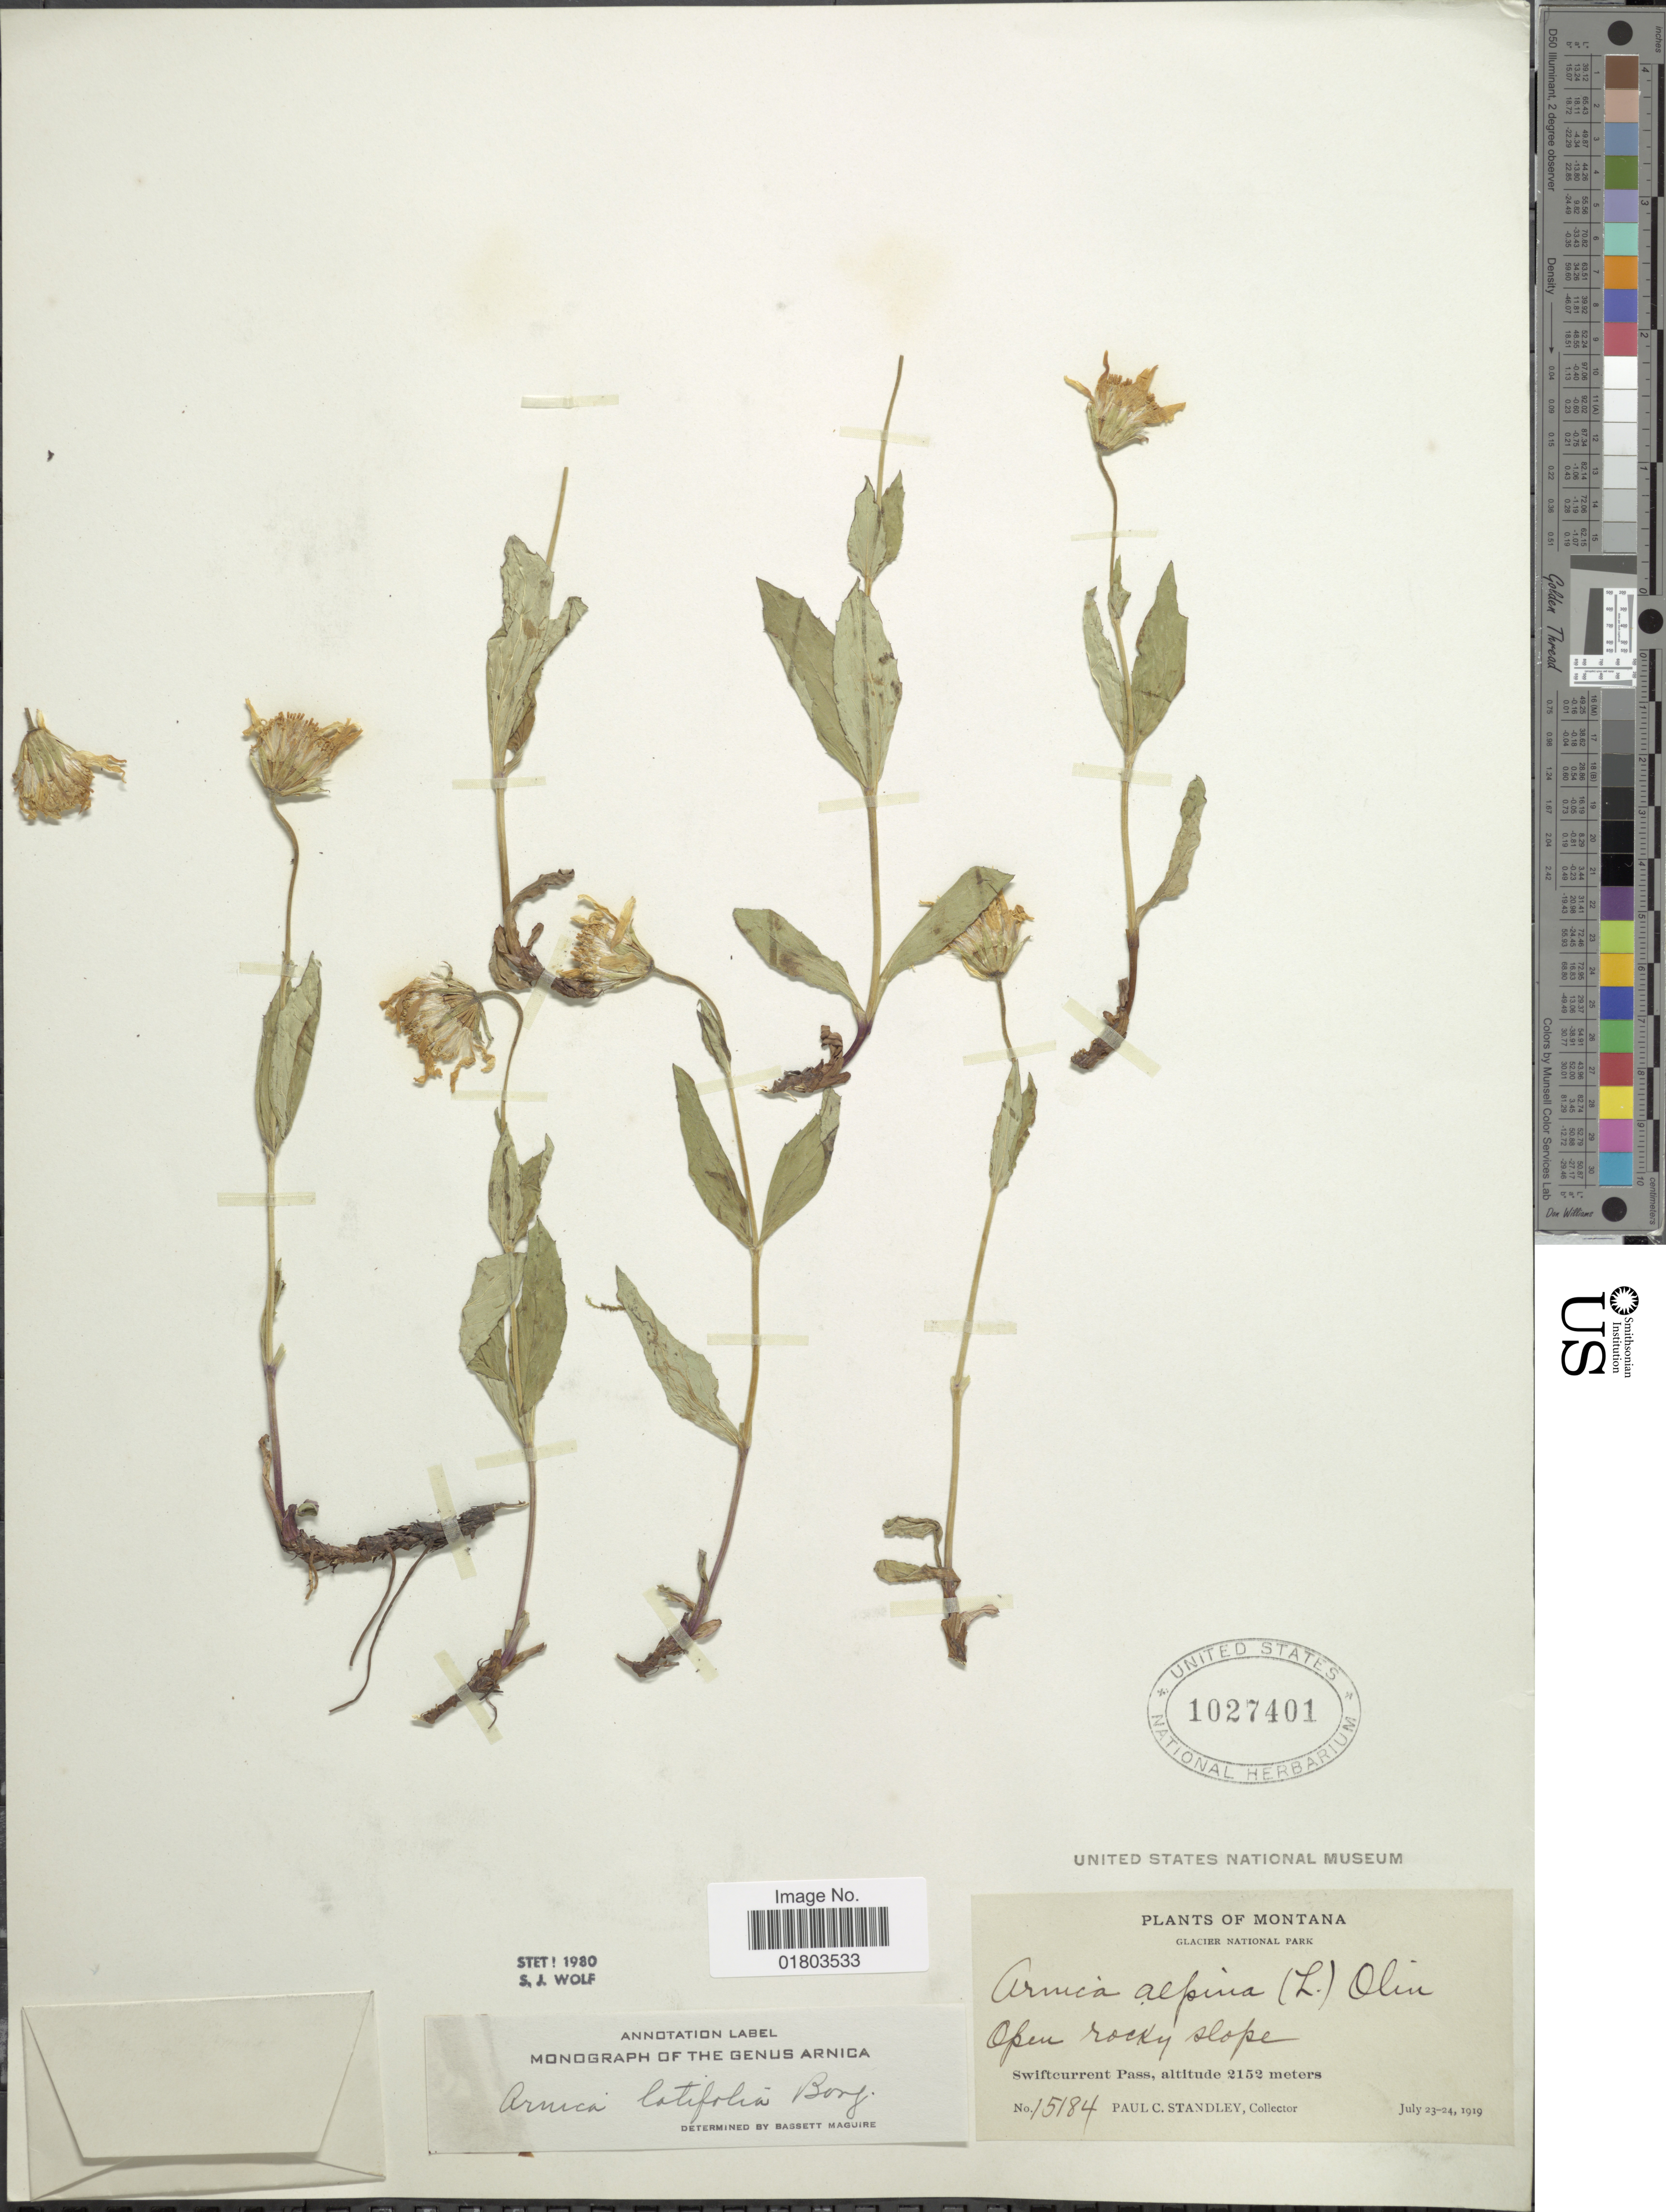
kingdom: Plantae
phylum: Tracheophyta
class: Magnoliopsida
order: Asterales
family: Asteraceae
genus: Arnica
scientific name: Arnica latifolia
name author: Bong.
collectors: P. C. Standley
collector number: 15184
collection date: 1919-07-23/1919-07-24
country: United States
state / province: Montana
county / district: Glacier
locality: Glacier National Park, Open rocky slope, Swiftcurrent Pass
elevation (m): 2152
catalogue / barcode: US 1027401